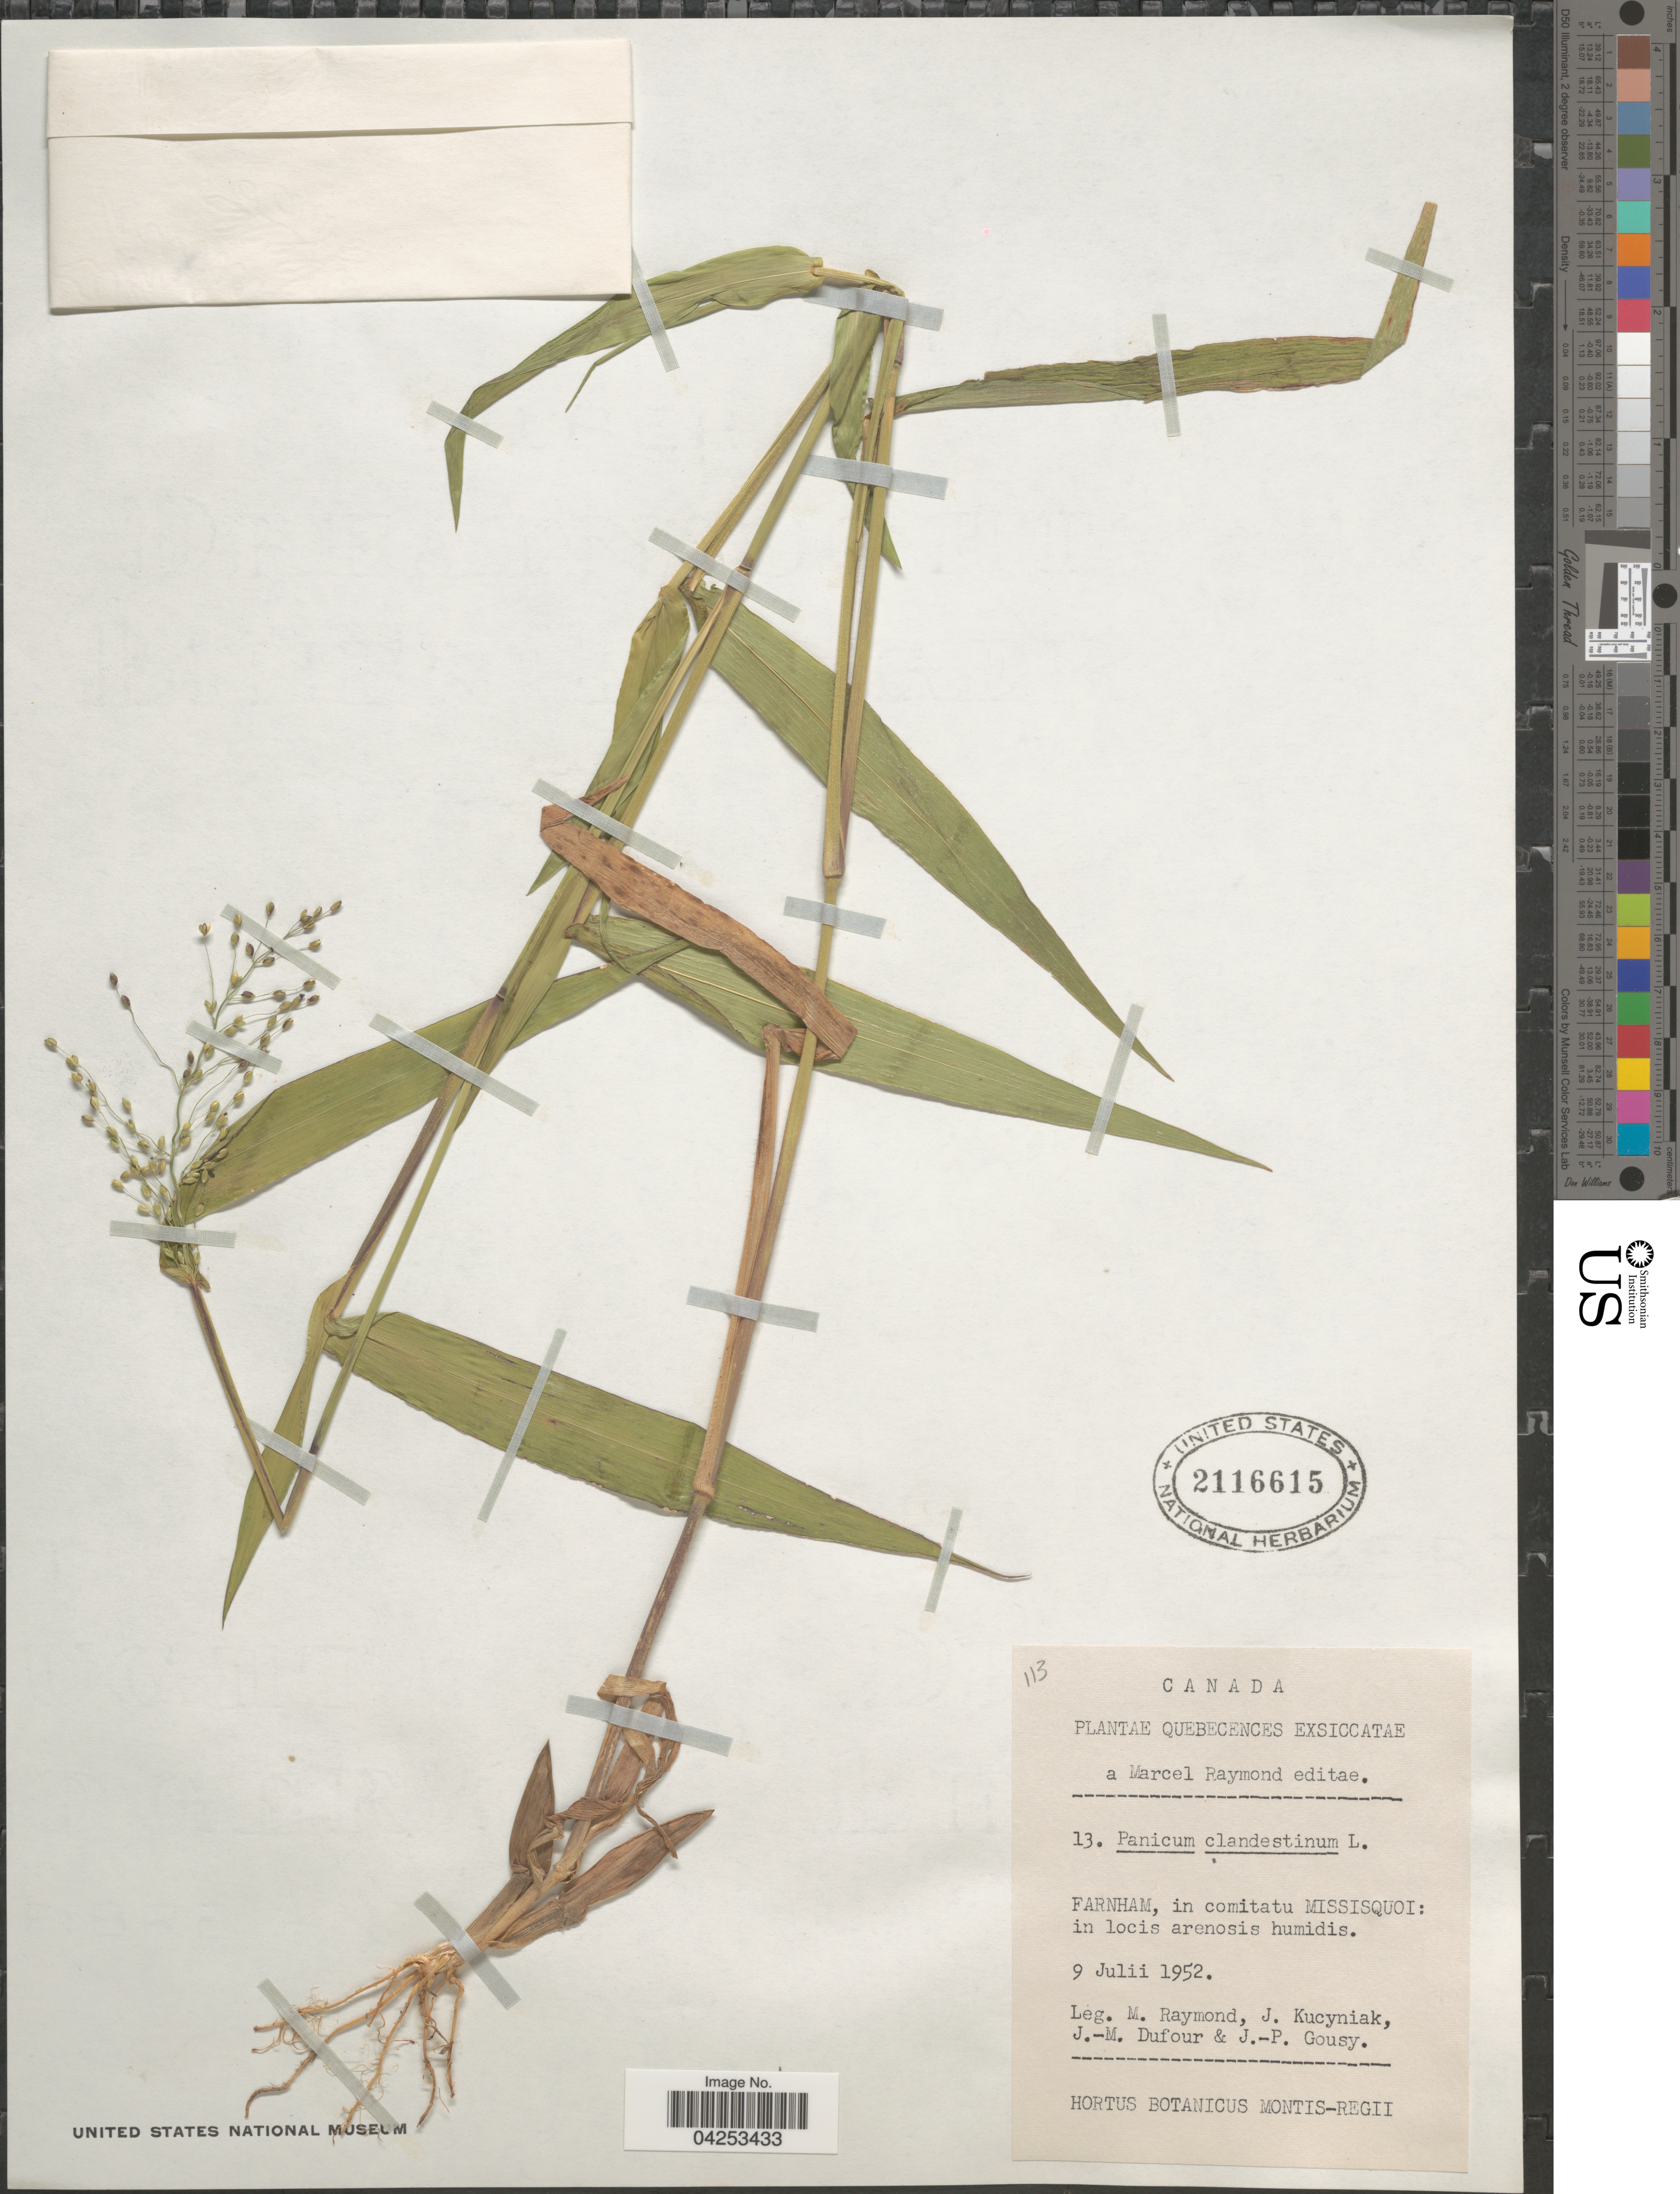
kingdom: Plantae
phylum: Tracheophyta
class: Liliopsida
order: Poales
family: Poaceae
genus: Dichanthelium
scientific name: Dichanthelium clandestinum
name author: (L.) Gould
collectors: M. Raymond, J. Kucyniak, J. Dufour & J. Gousy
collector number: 13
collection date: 1952-07-09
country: Canada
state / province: Quebec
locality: Farnham in comitatu Missisquoi: in locis arenosis humidis.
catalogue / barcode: US 2116615